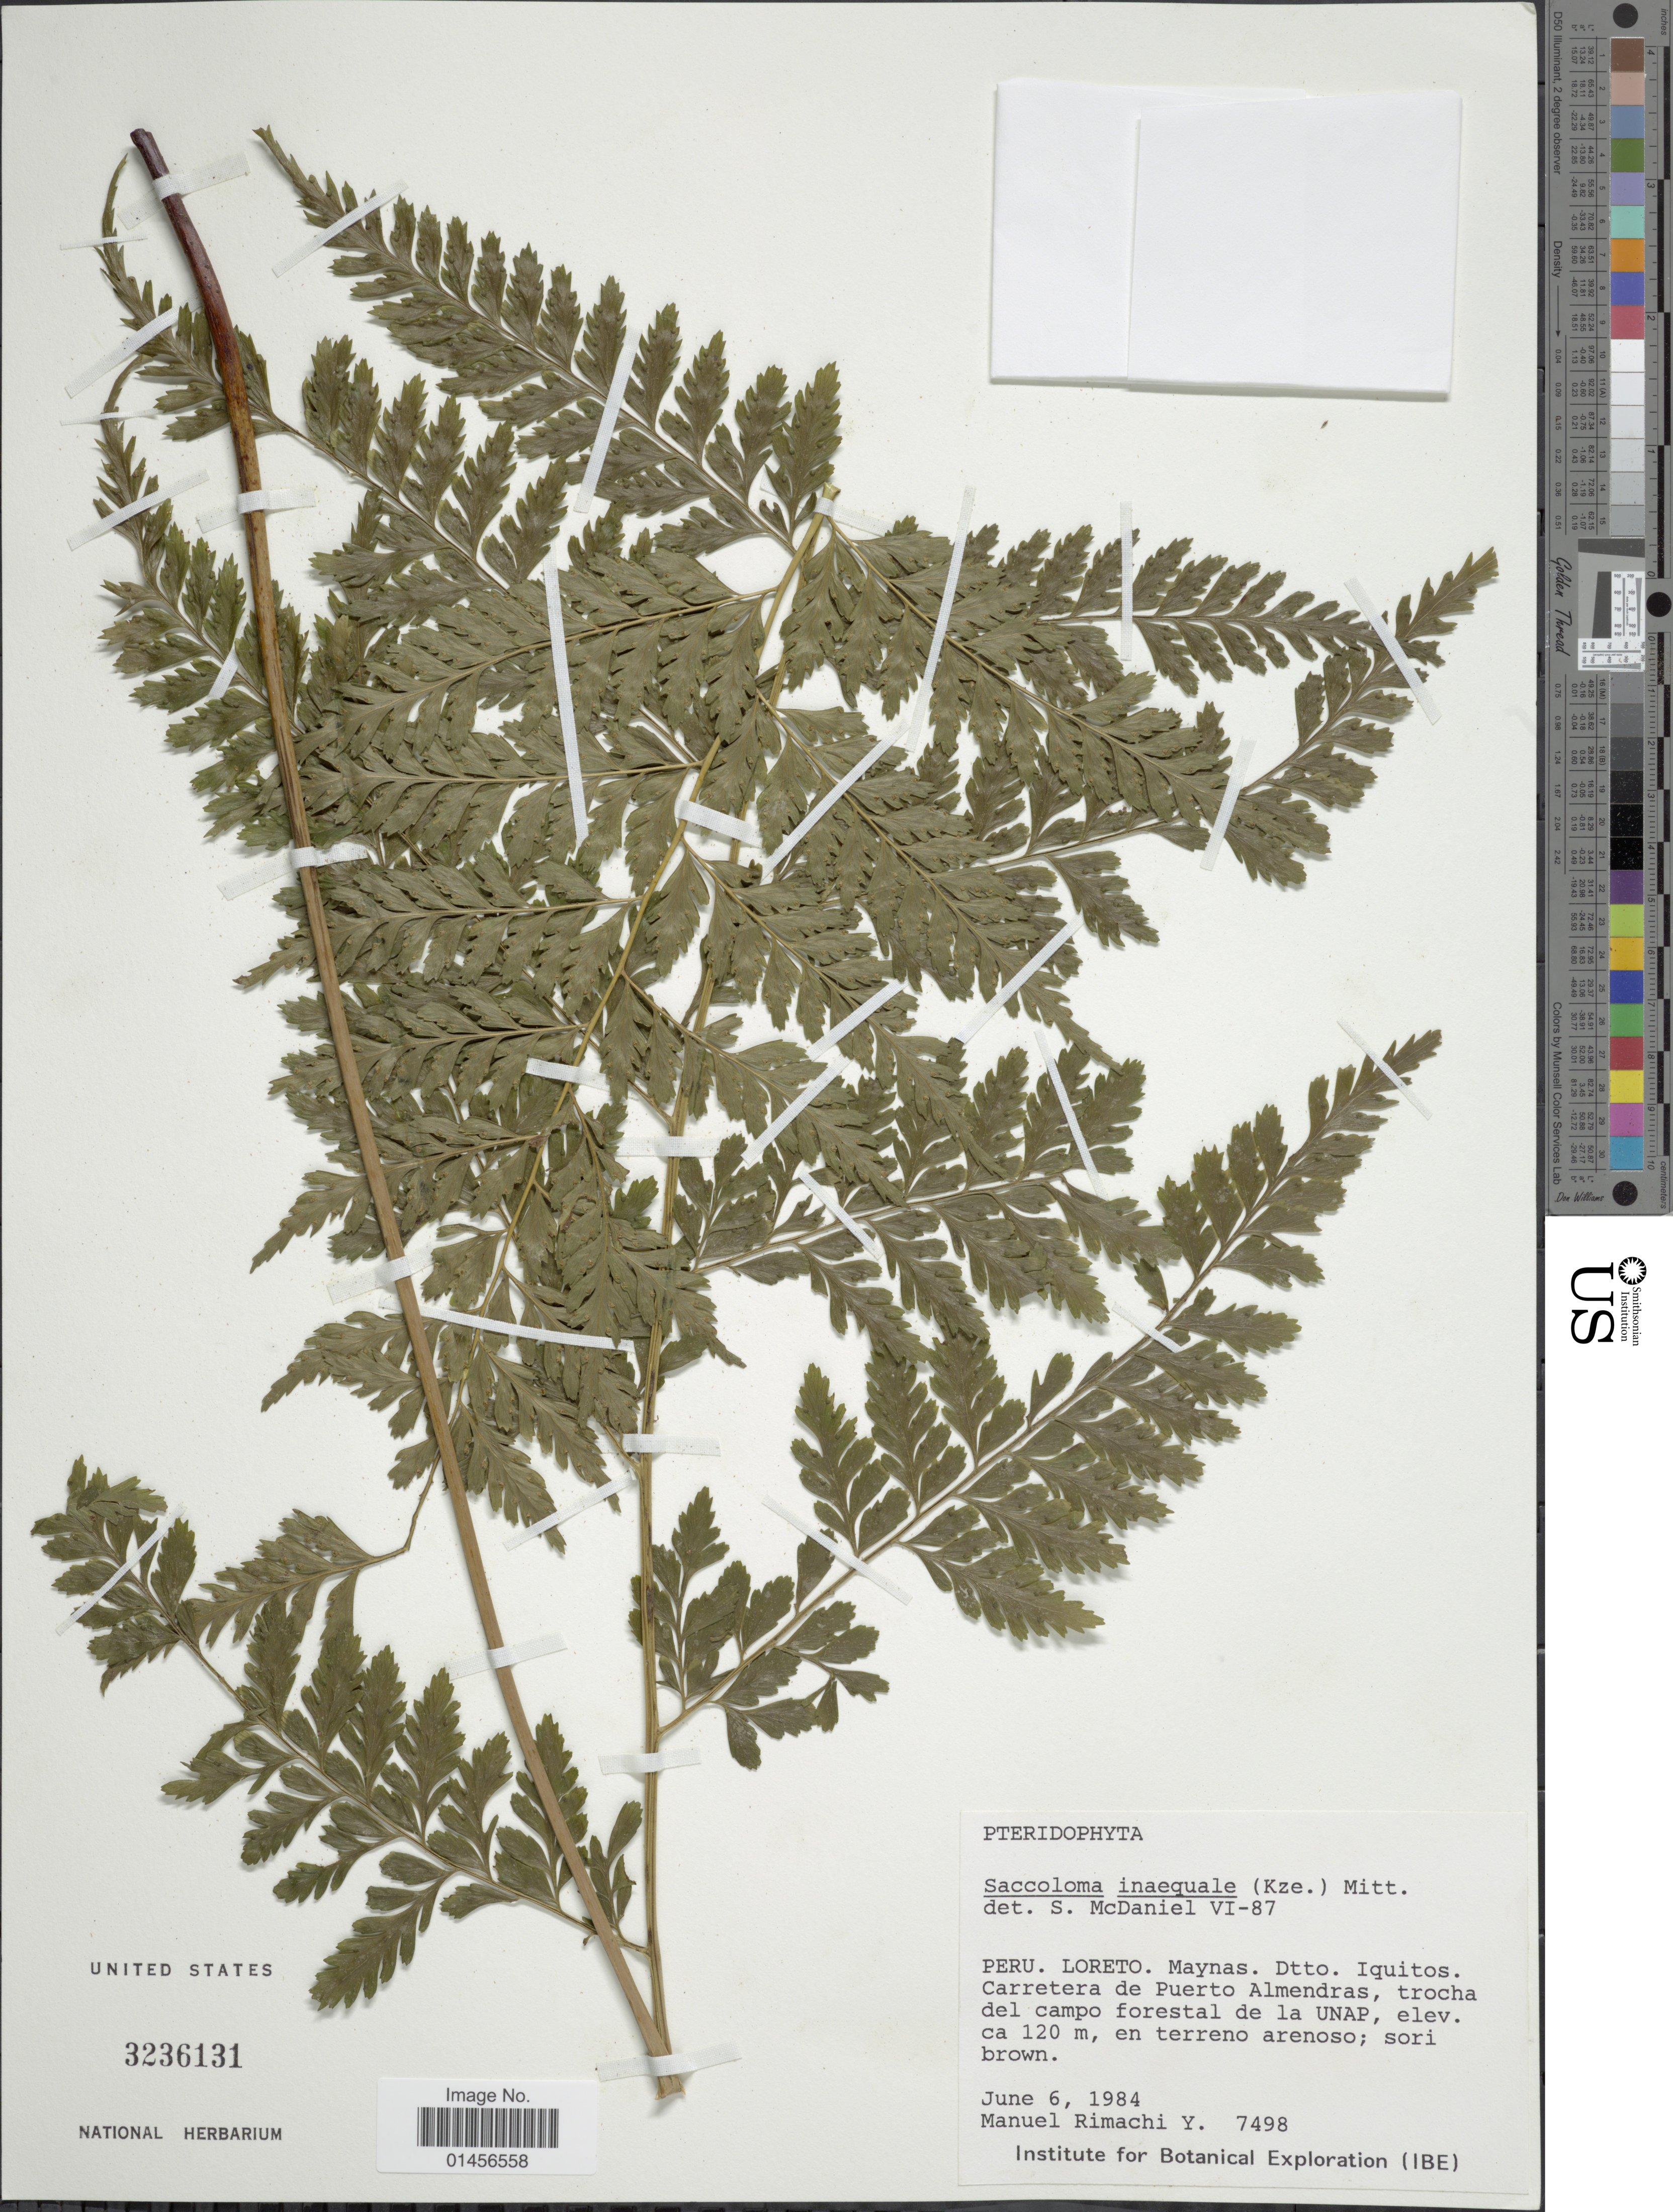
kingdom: Plantae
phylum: Tracheophyta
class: Polypodiopsida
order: Polypodiales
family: Saccolomataceae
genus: Saccoloma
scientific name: Saccoloma inaequale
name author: (Kunze) Mett.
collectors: M. Rimachi Y.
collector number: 7498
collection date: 1984-06-06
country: Peru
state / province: Loreto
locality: Maynas, Dtto. Iquitos, Carretera de Puerto Almendras, trocha del campo forestal de la UNAP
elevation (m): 120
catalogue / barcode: US 3236131